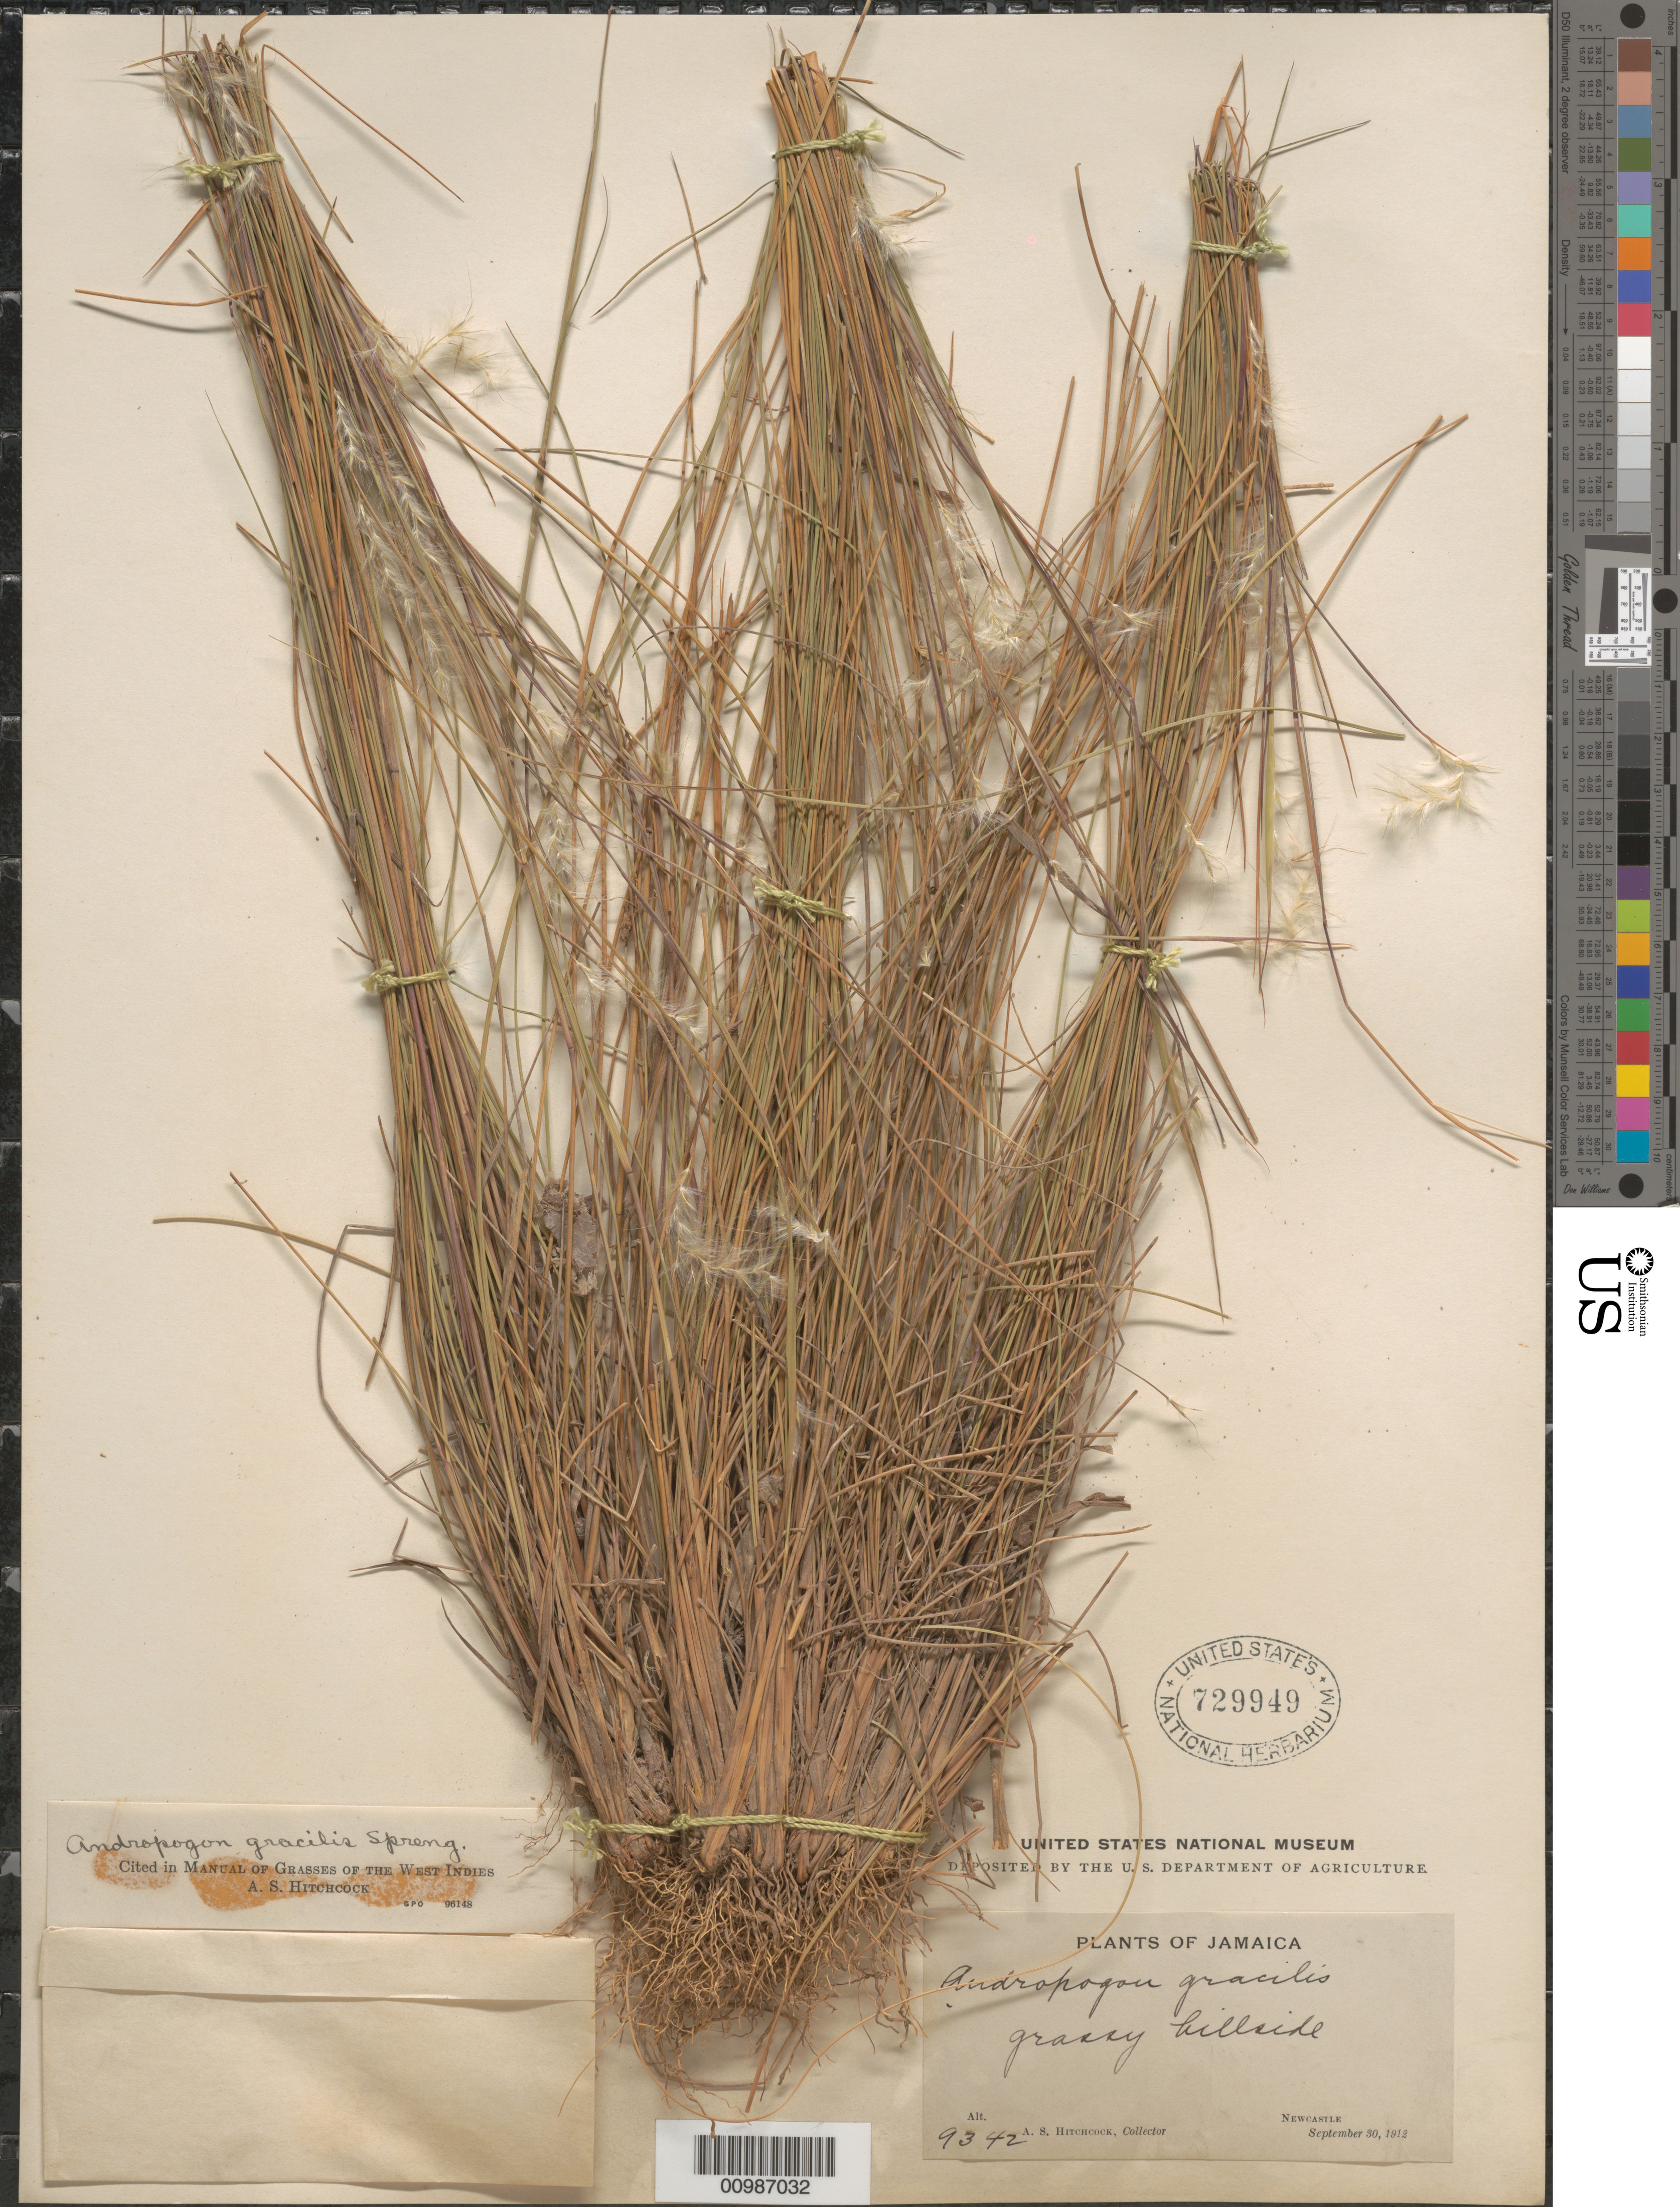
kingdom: Plantae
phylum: Tracheophyta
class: Liliopsida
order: Poales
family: Poaceae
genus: Andropogon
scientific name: Andropogon gracilis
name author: Spreng.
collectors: A. S. Hitchcock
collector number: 9342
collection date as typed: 30 Sep 1912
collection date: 1912-09-30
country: Jamaica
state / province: Saint Andrew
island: Jamaica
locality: Newcastle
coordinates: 0 N, 0 E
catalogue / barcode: US 729949